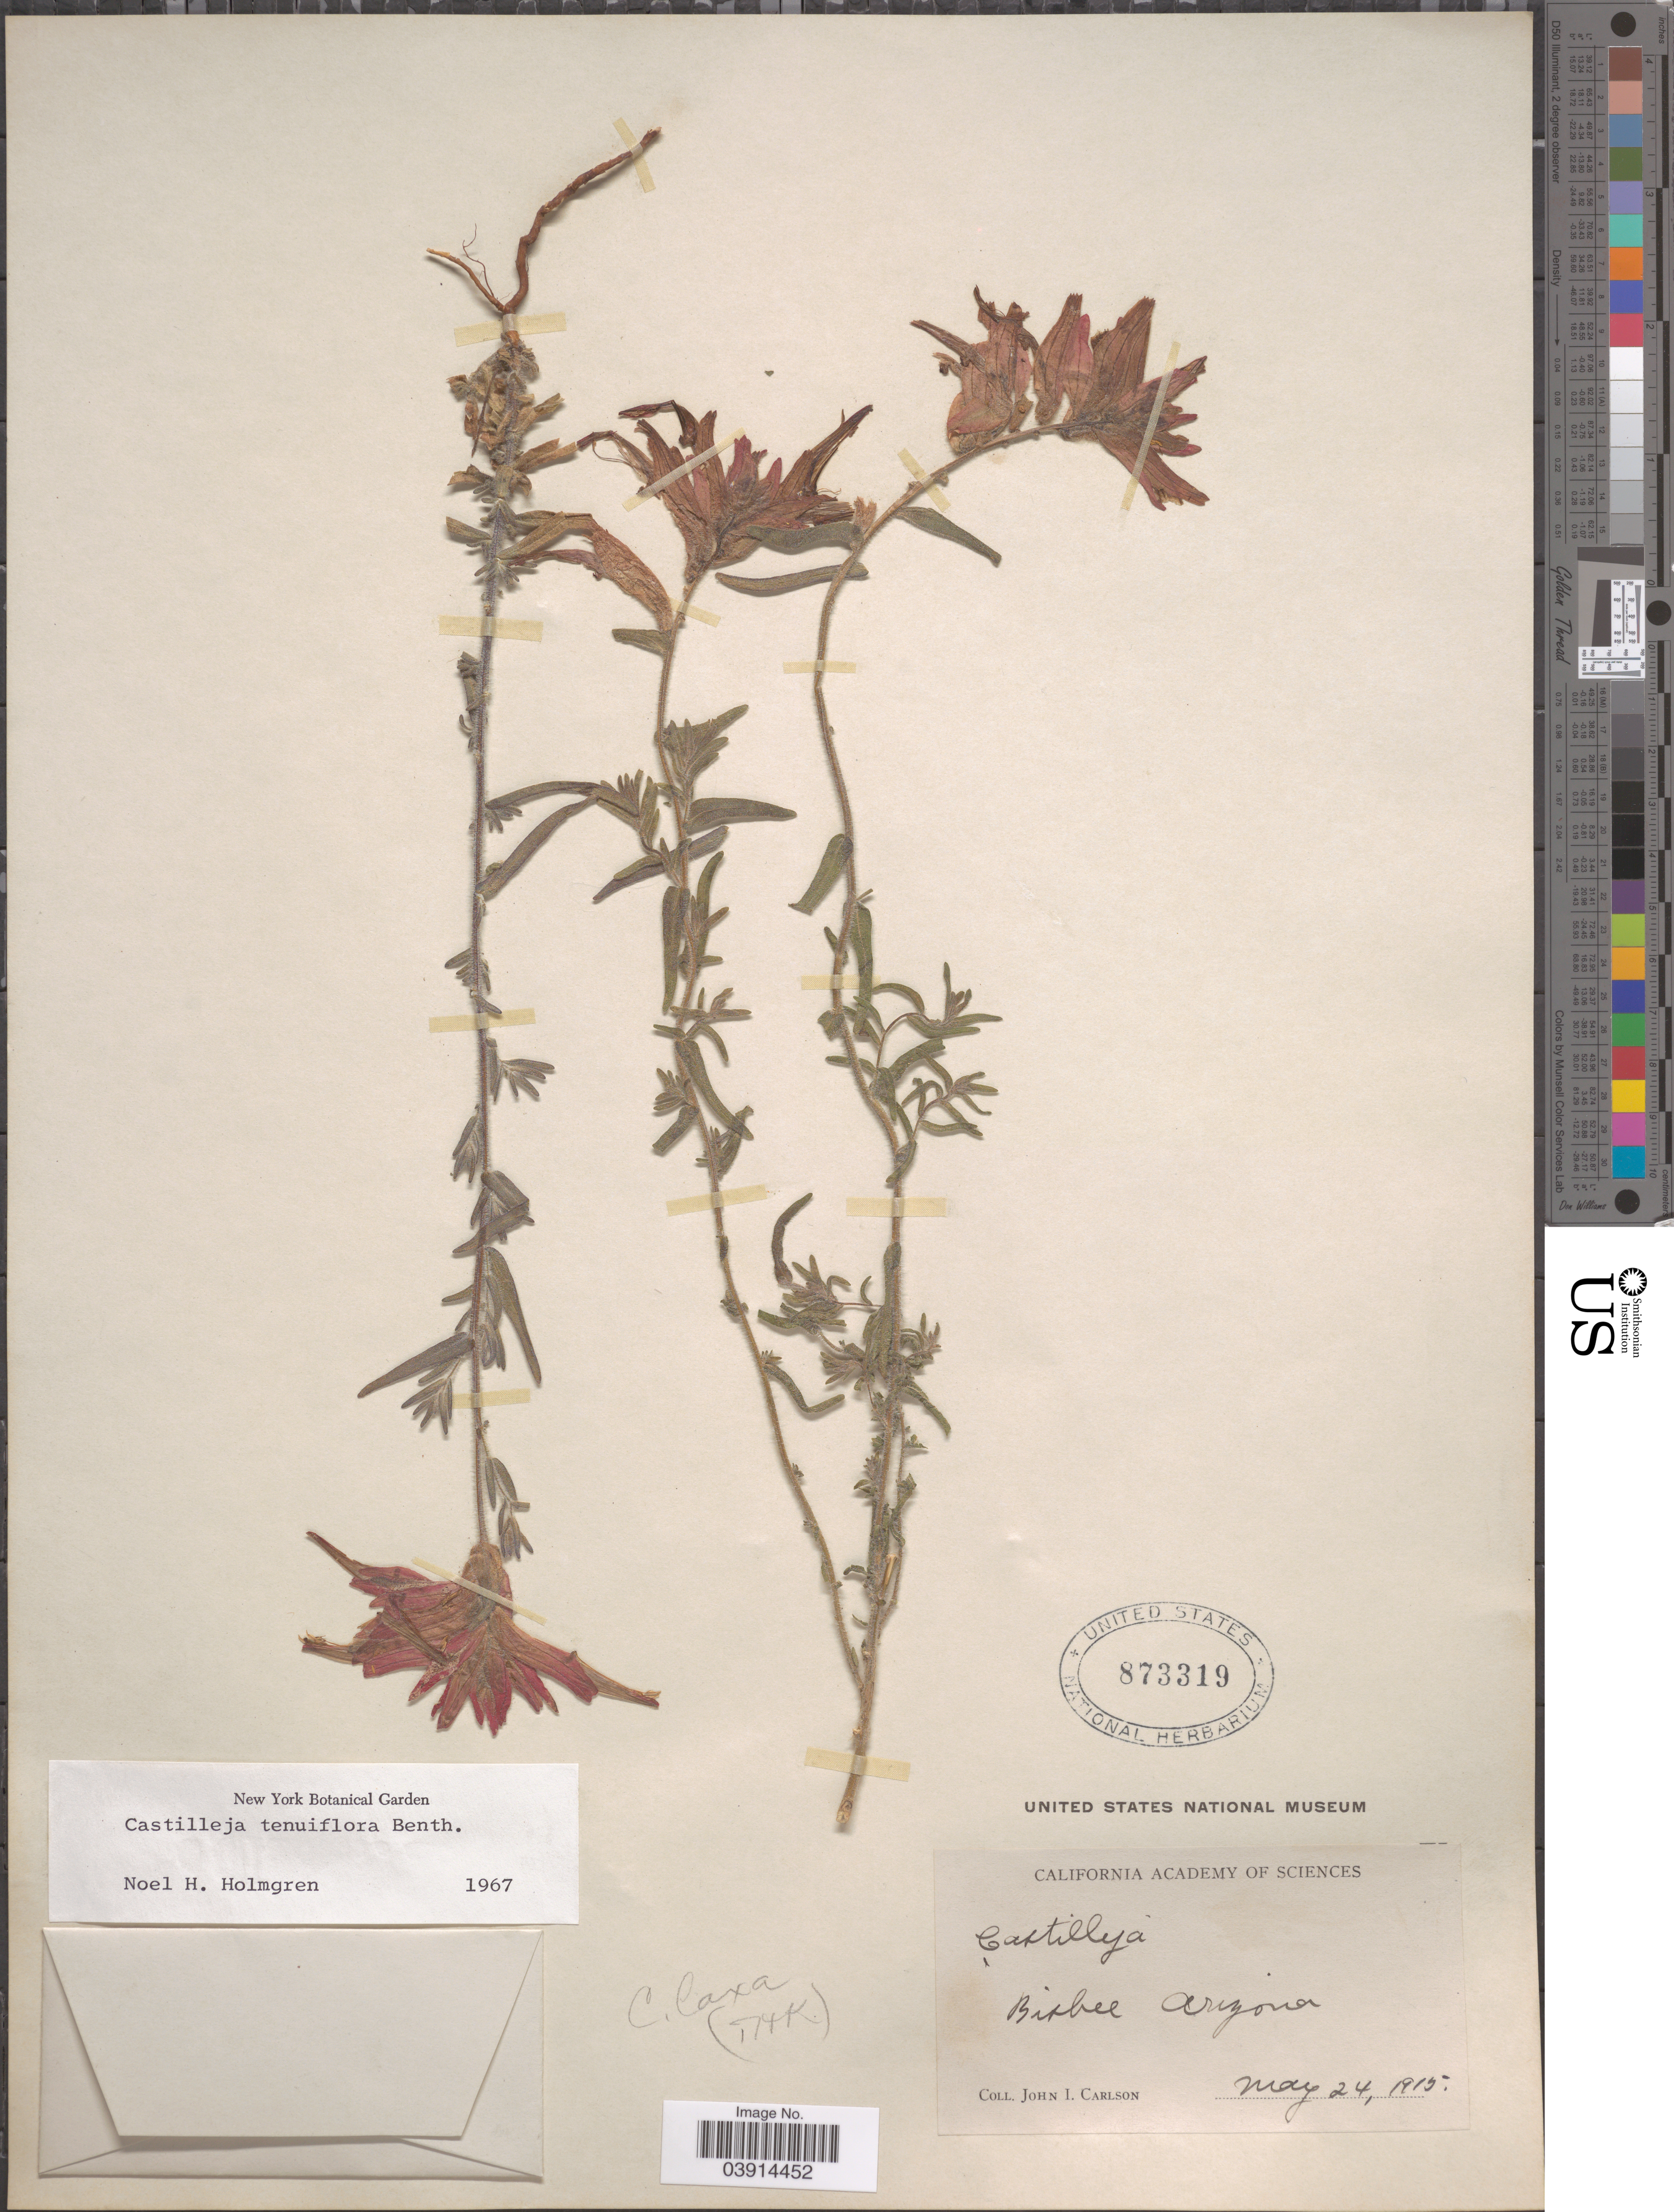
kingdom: Plantae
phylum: Tracheophyta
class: Magnoliopsida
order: Lamiales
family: Orobanchaceae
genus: Castilleja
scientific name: Castilleja tenuiflora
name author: Benth.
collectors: J. Carlson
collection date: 1915-05-24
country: United States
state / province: Arizona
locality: Bisbee.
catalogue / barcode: US 873319